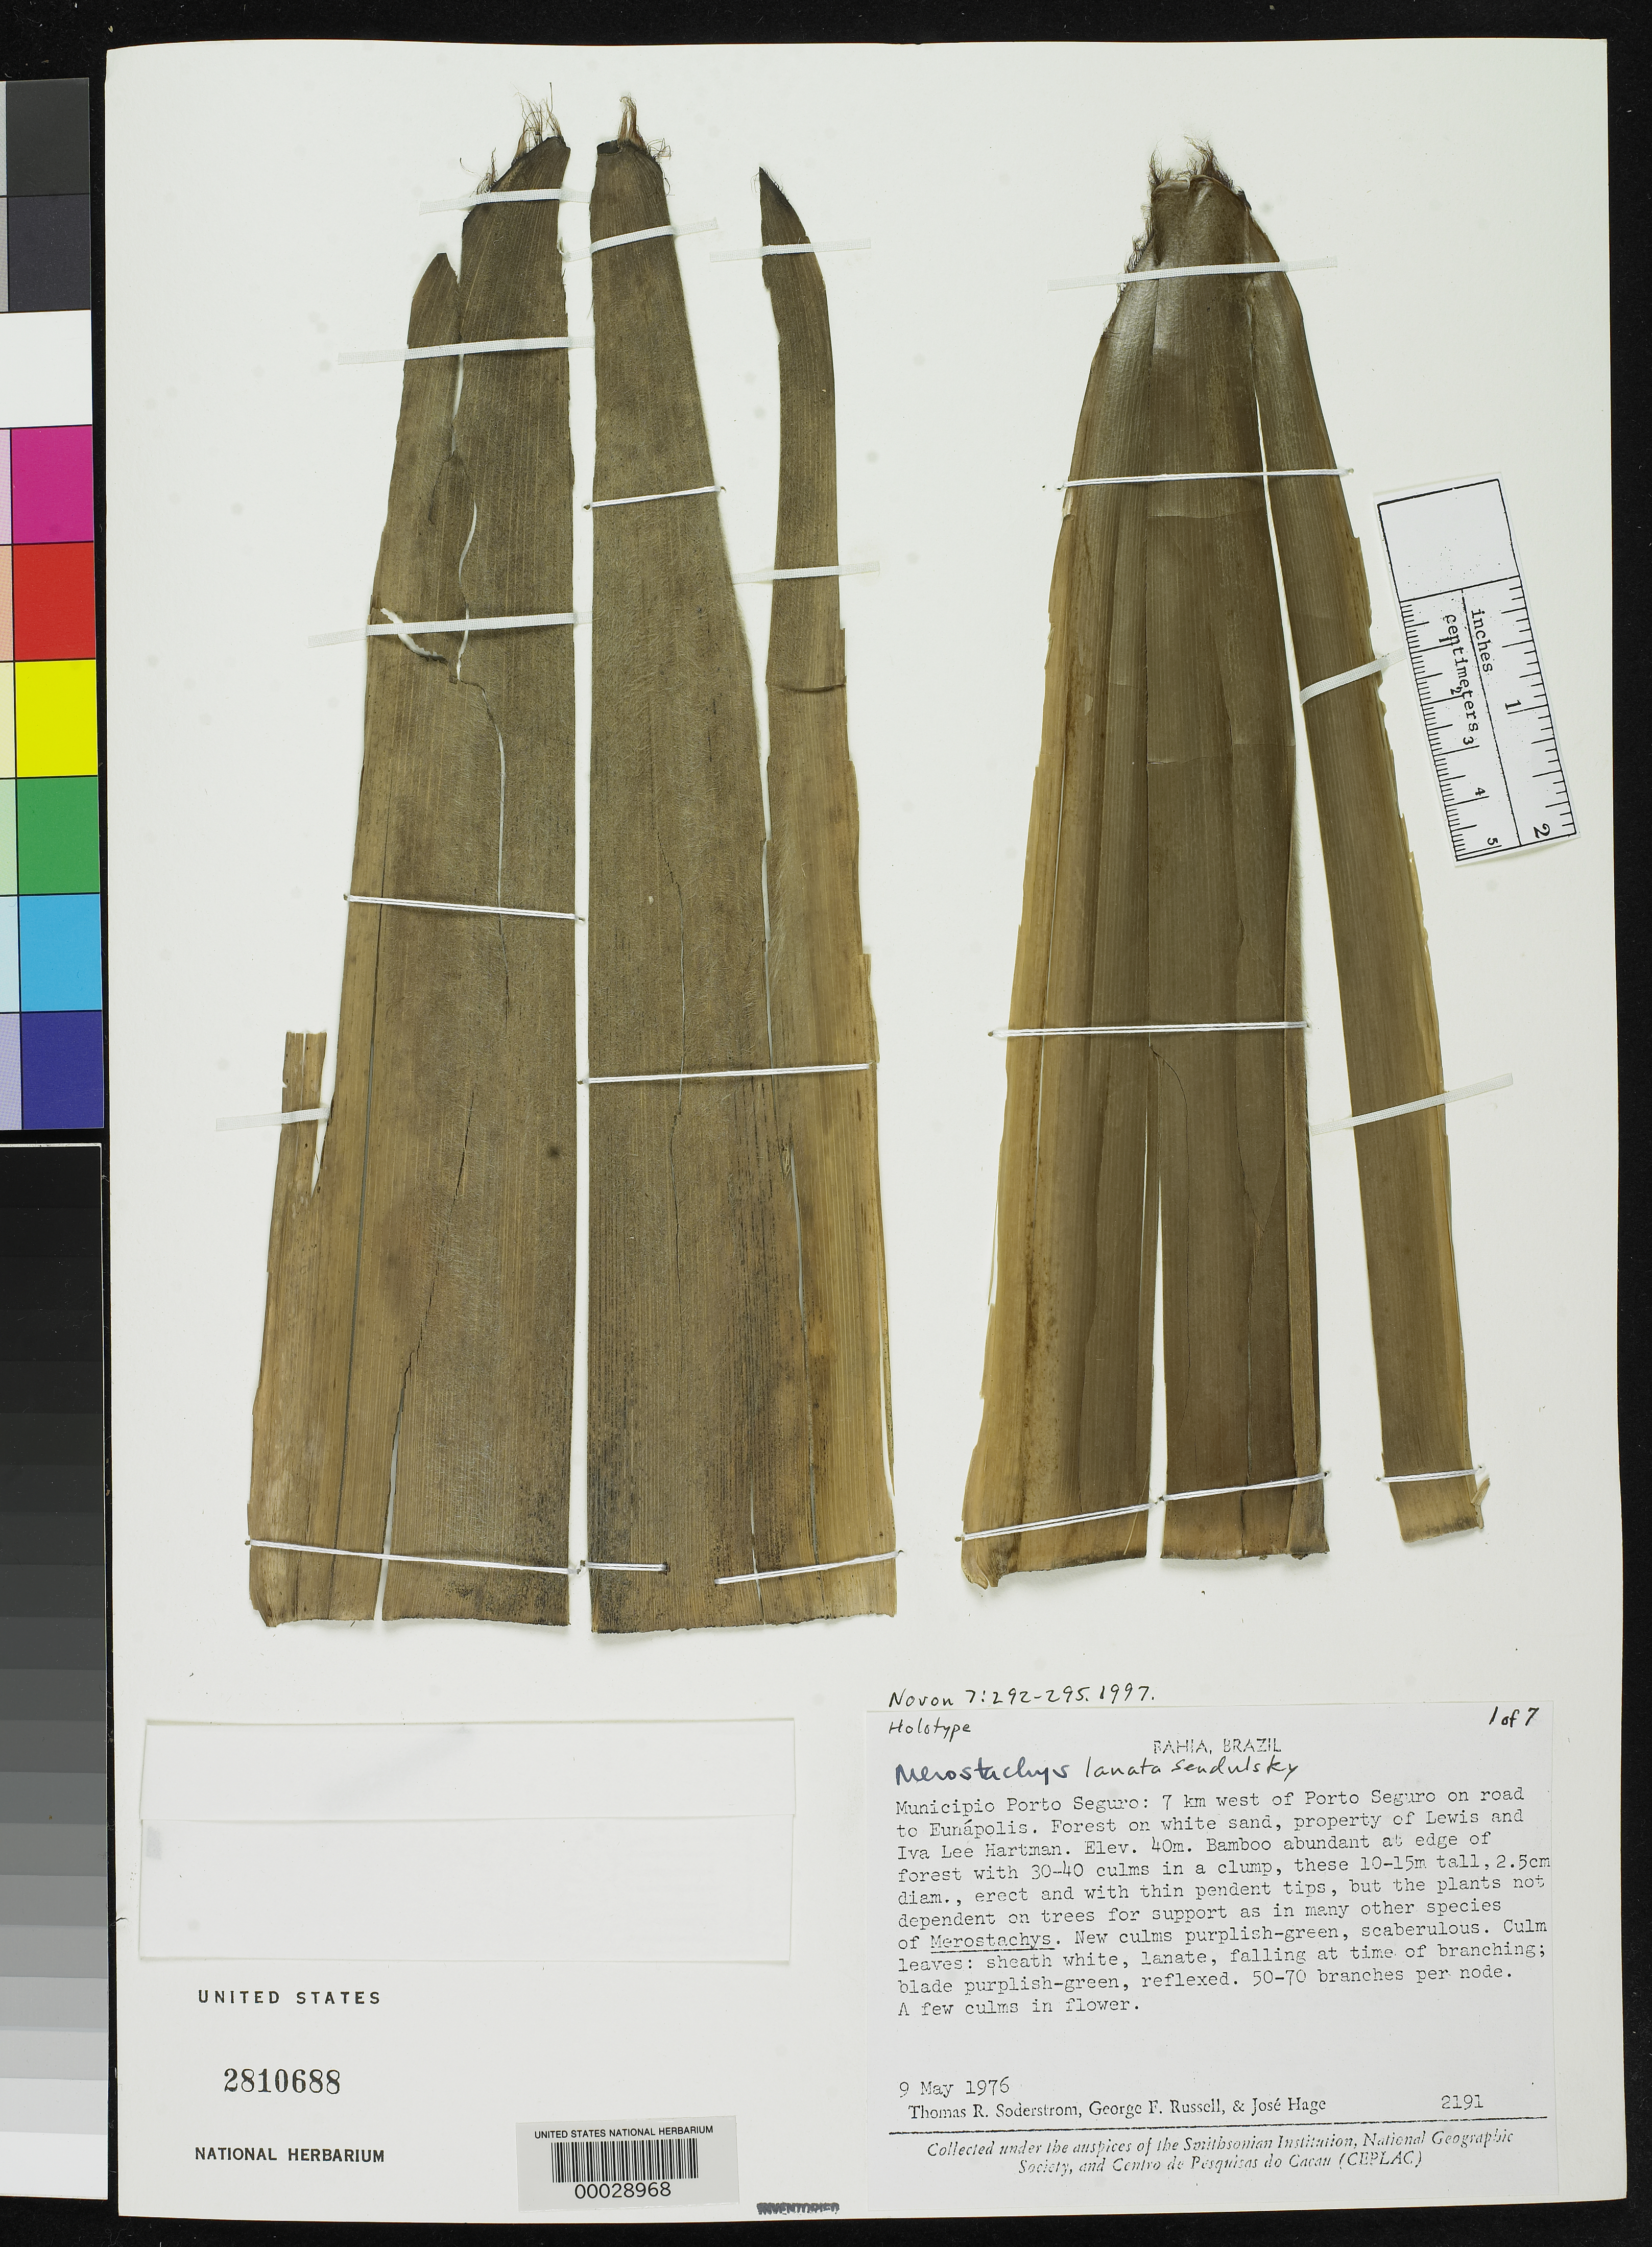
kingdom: Plantae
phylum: Tracheophyta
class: Liliopsida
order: Poales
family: Poaceae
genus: Merostachys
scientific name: Merostachys lanata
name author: Send.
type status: Holotype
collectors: T. R. Soderstrom, G. Russell & J. Hage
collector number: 2191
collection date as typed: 09 May 1976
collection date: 1976-05-09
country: Brazil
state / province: Bahia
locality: Municipio Porto Seguro: 7 km west of Porto Seguro on road to Eunápolis, property of Lewis and Iva Lee Hartman.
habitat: Forest on white sand.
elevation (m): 40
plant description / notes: Holotype mounted on 7 sheets.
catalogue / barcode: US 2810688